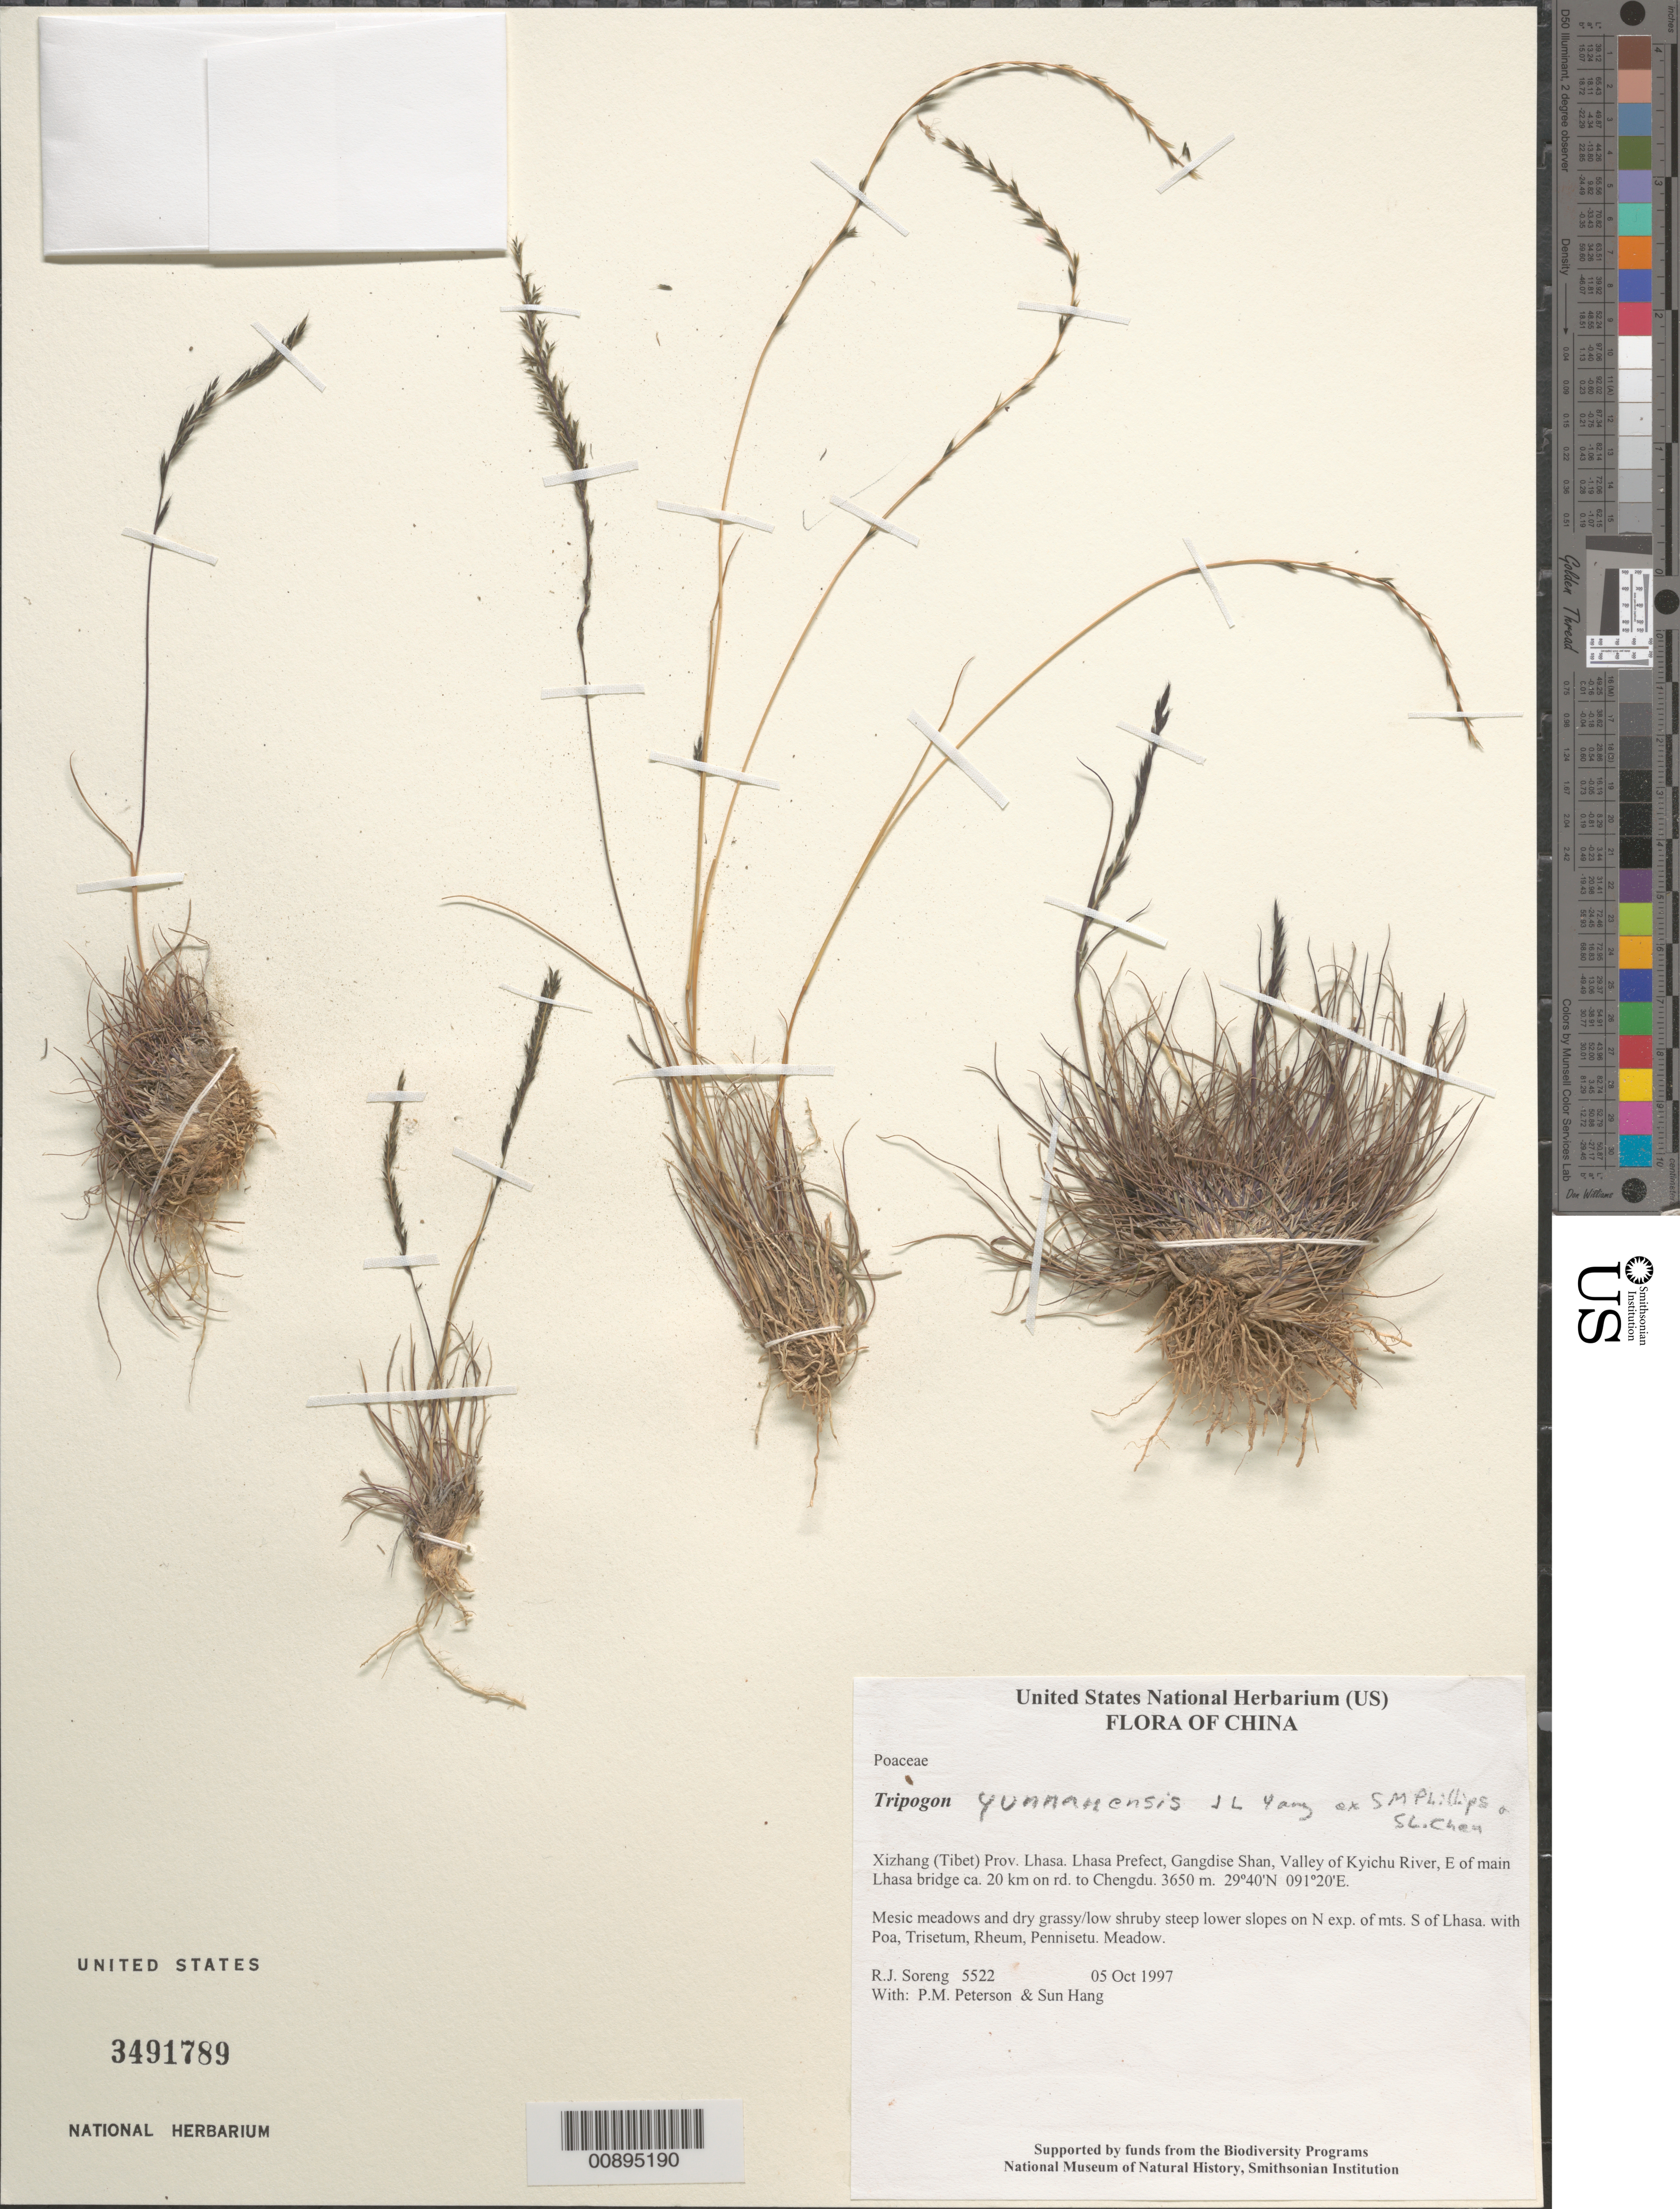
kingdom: Plantae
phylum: Tracheophyta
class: Liliopsida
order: Poales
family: Poaceae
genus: Tripogon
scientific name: Tripogon yunnanensis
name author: J.L. Yang ex S.M. Phillips & S.L. Chen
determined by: Soreng, Robert J., Research Associate (BOT), Smithsonian Institution - National Museum of Natural History (UNITED STATES)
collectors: R. J. Soreng, P. M. Peterson & Sun Hang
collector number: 5522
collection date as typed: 05 Oct 1997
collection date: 1997-10-05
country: China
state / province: Xizang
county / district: Lhasa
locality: Lhasa Prefect, Gangdise Shan, Valley of Kyichu River, E of main Lhasa bridge ca. 20 km on rd. to Chengdu.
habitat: Mesic meadows and dry grassy/low shruby steep lower slopes on N exp. of mts. S of Lhasa. with Poa, Trisetum, Rheum, Pennisetu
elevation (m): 3650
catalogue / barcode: US 3491789